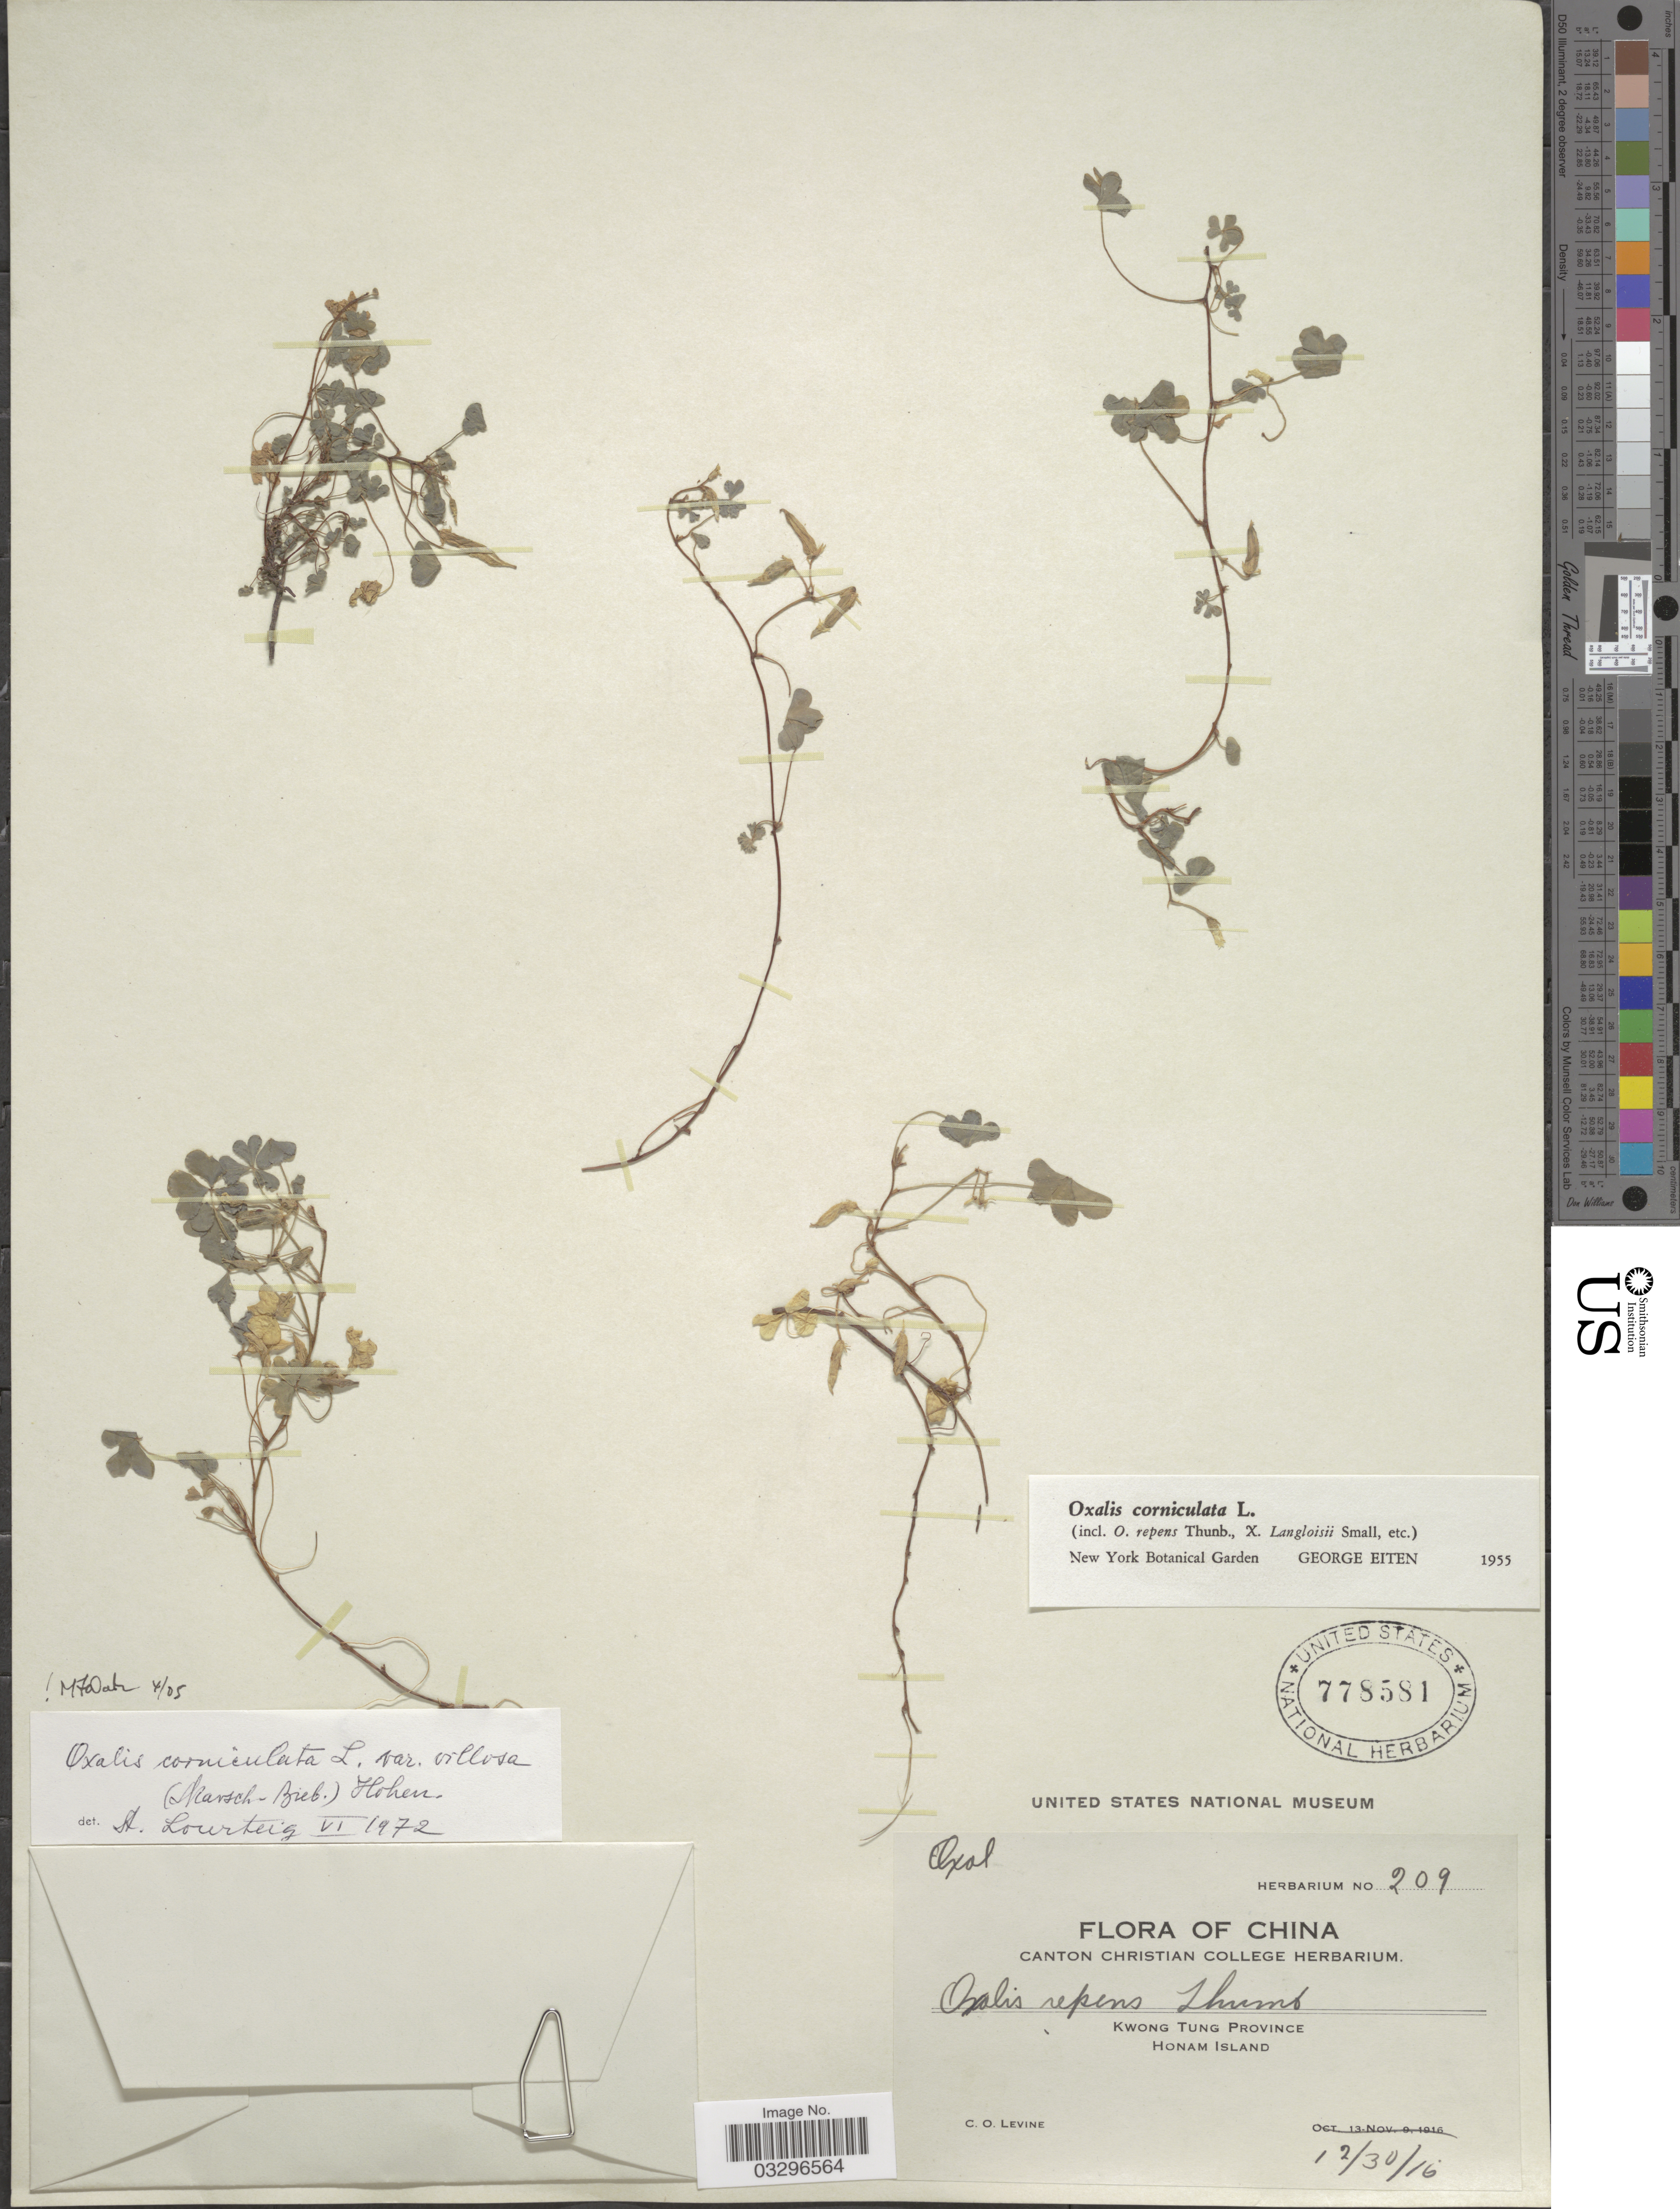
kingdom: Plantae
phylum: Tracheophyta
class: Magnoliopsida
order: Oxalidales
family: Oxalidaceae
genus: Oxalis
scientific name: Oxalis corniculata var. villosa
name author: (M. Bieb.) Hohen.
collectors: C. O. Levine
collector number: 209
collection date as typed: Transcribed d/m/y: 30/12/16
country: China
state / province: Guangdong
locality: Kwong Tung Province, Honam Island.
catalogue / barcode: US 778581